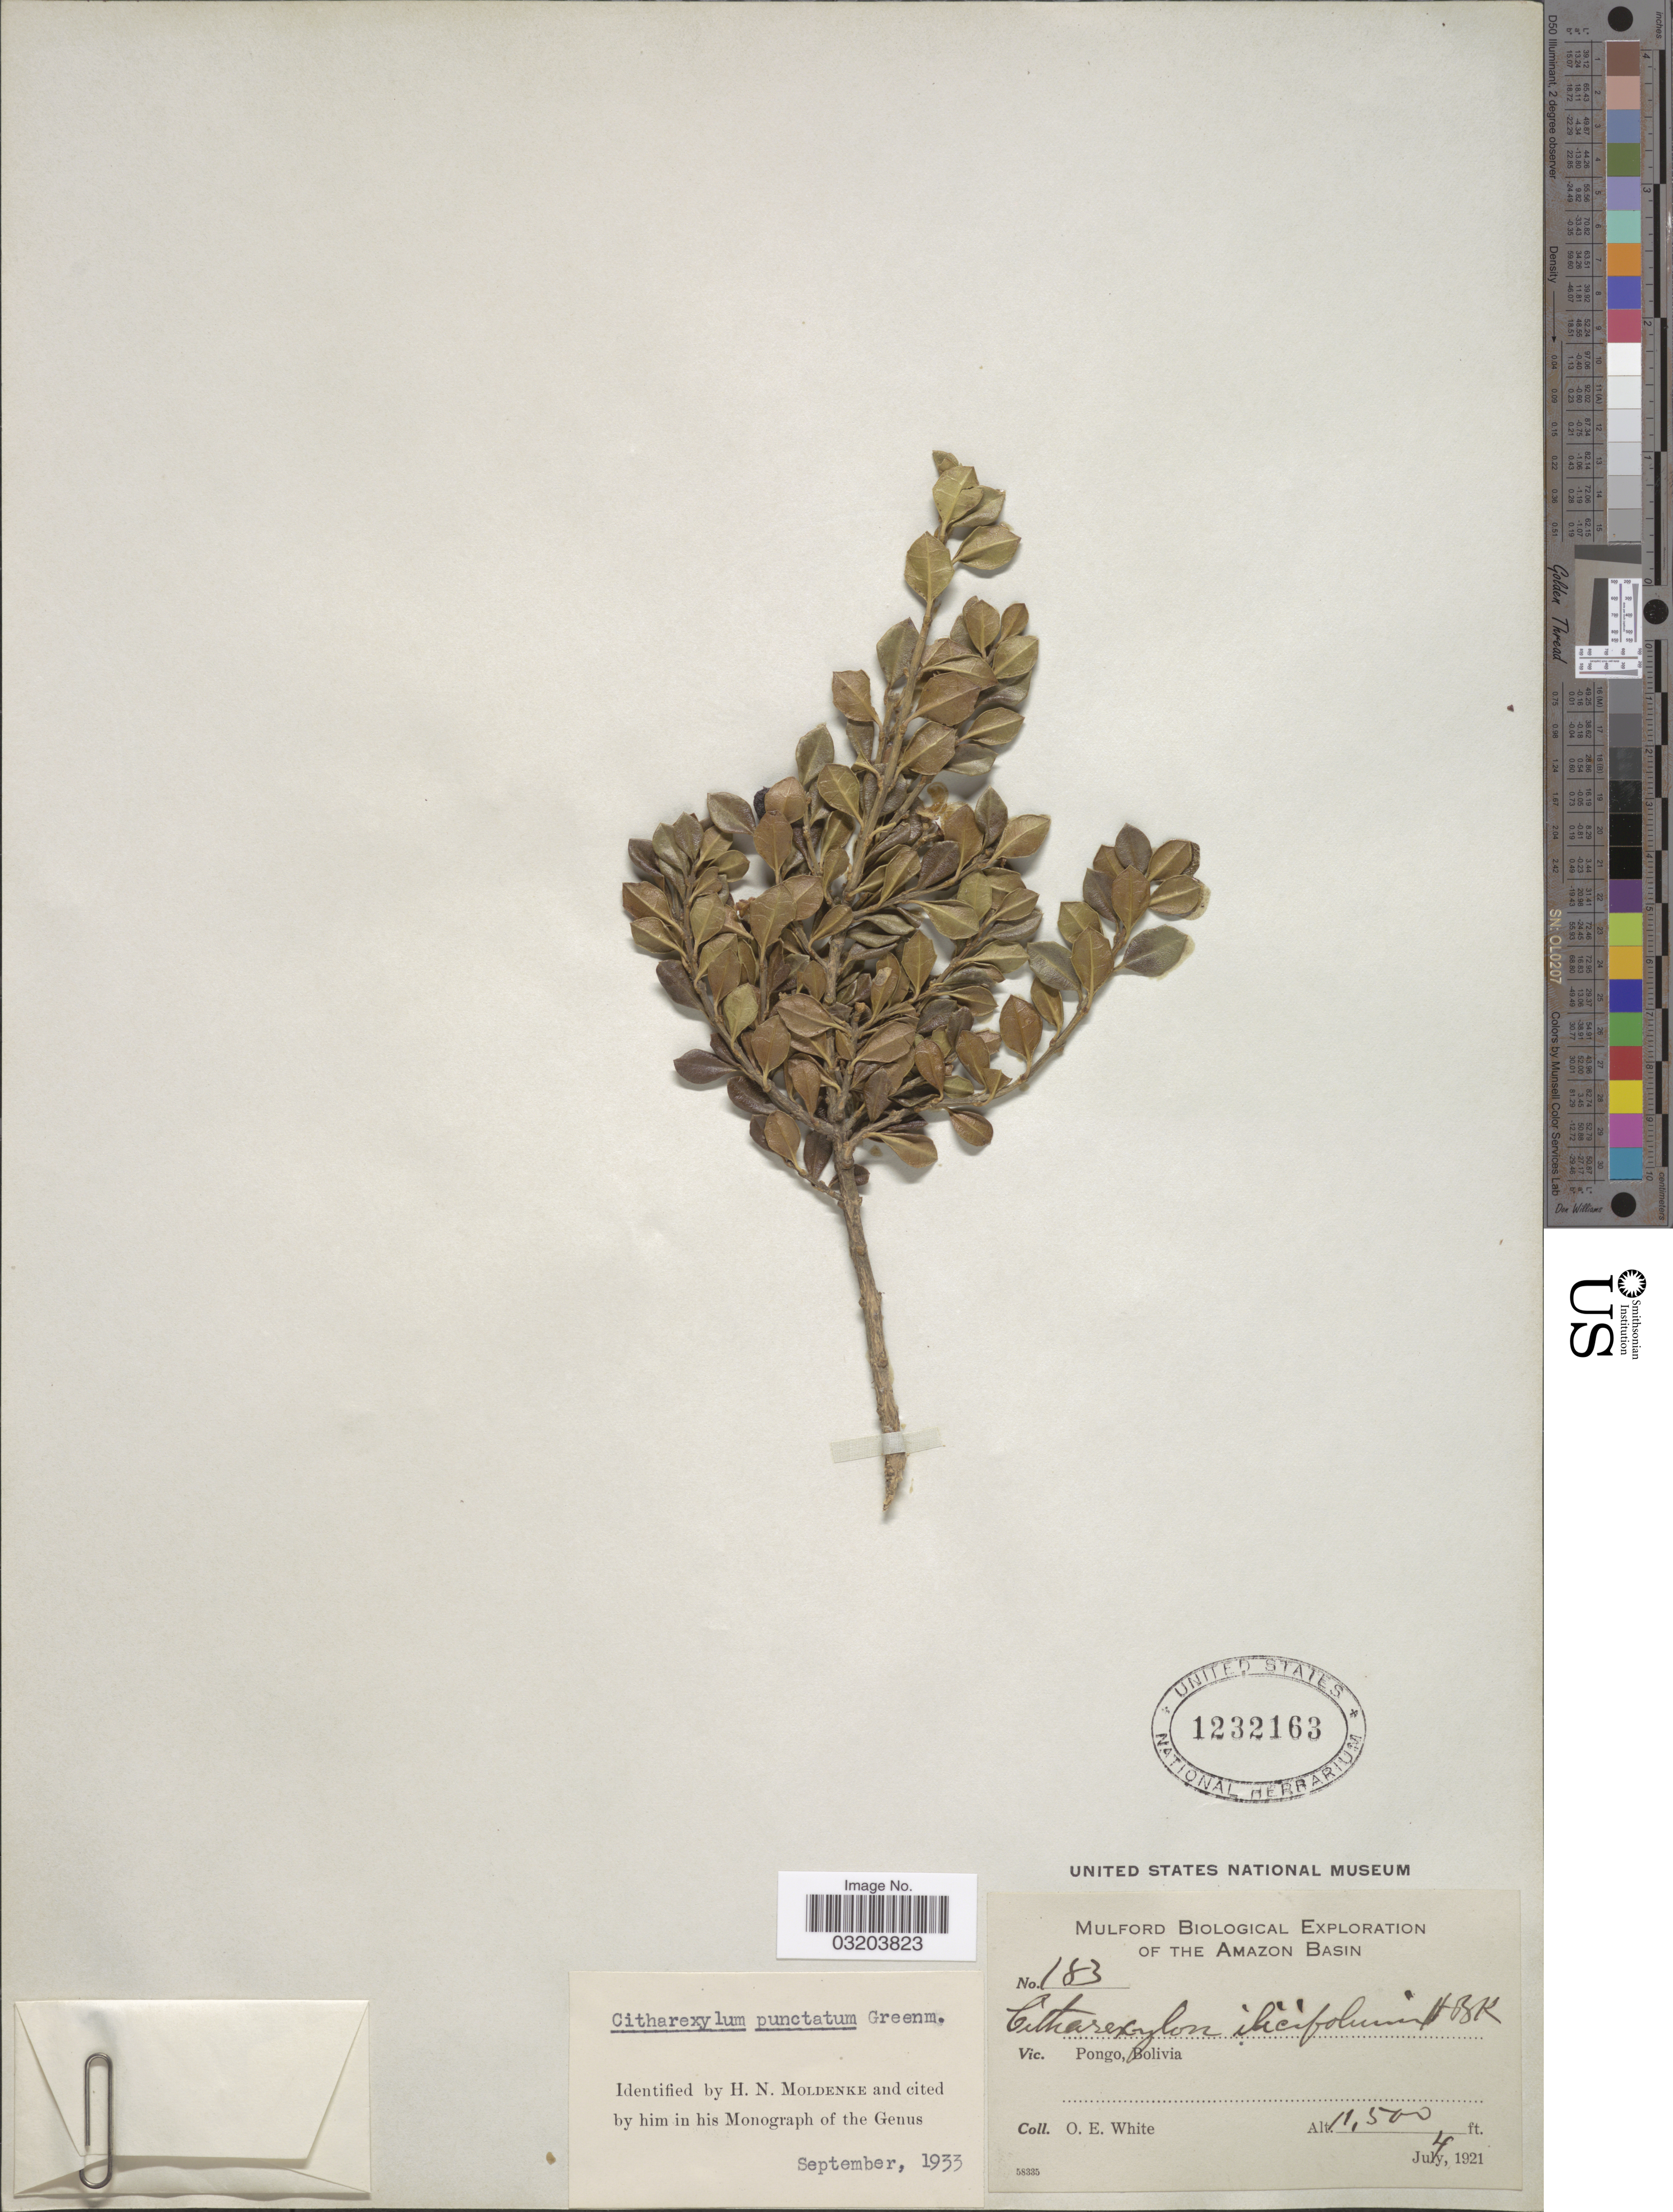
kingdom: Plantae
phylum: Tracheophyta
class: Magnoliopsida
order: Lamiales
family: Verbenaceae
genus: Citharexylum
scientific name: Citharexylum punctatum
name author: Greenm.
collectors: O. E. White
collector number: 183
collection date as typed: July 4, 1921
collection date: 1921-07-04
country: Bolivia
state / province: La Paz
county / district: Inquisivi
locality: Pongo de Quime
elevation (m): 3505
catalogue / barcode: US 1232163